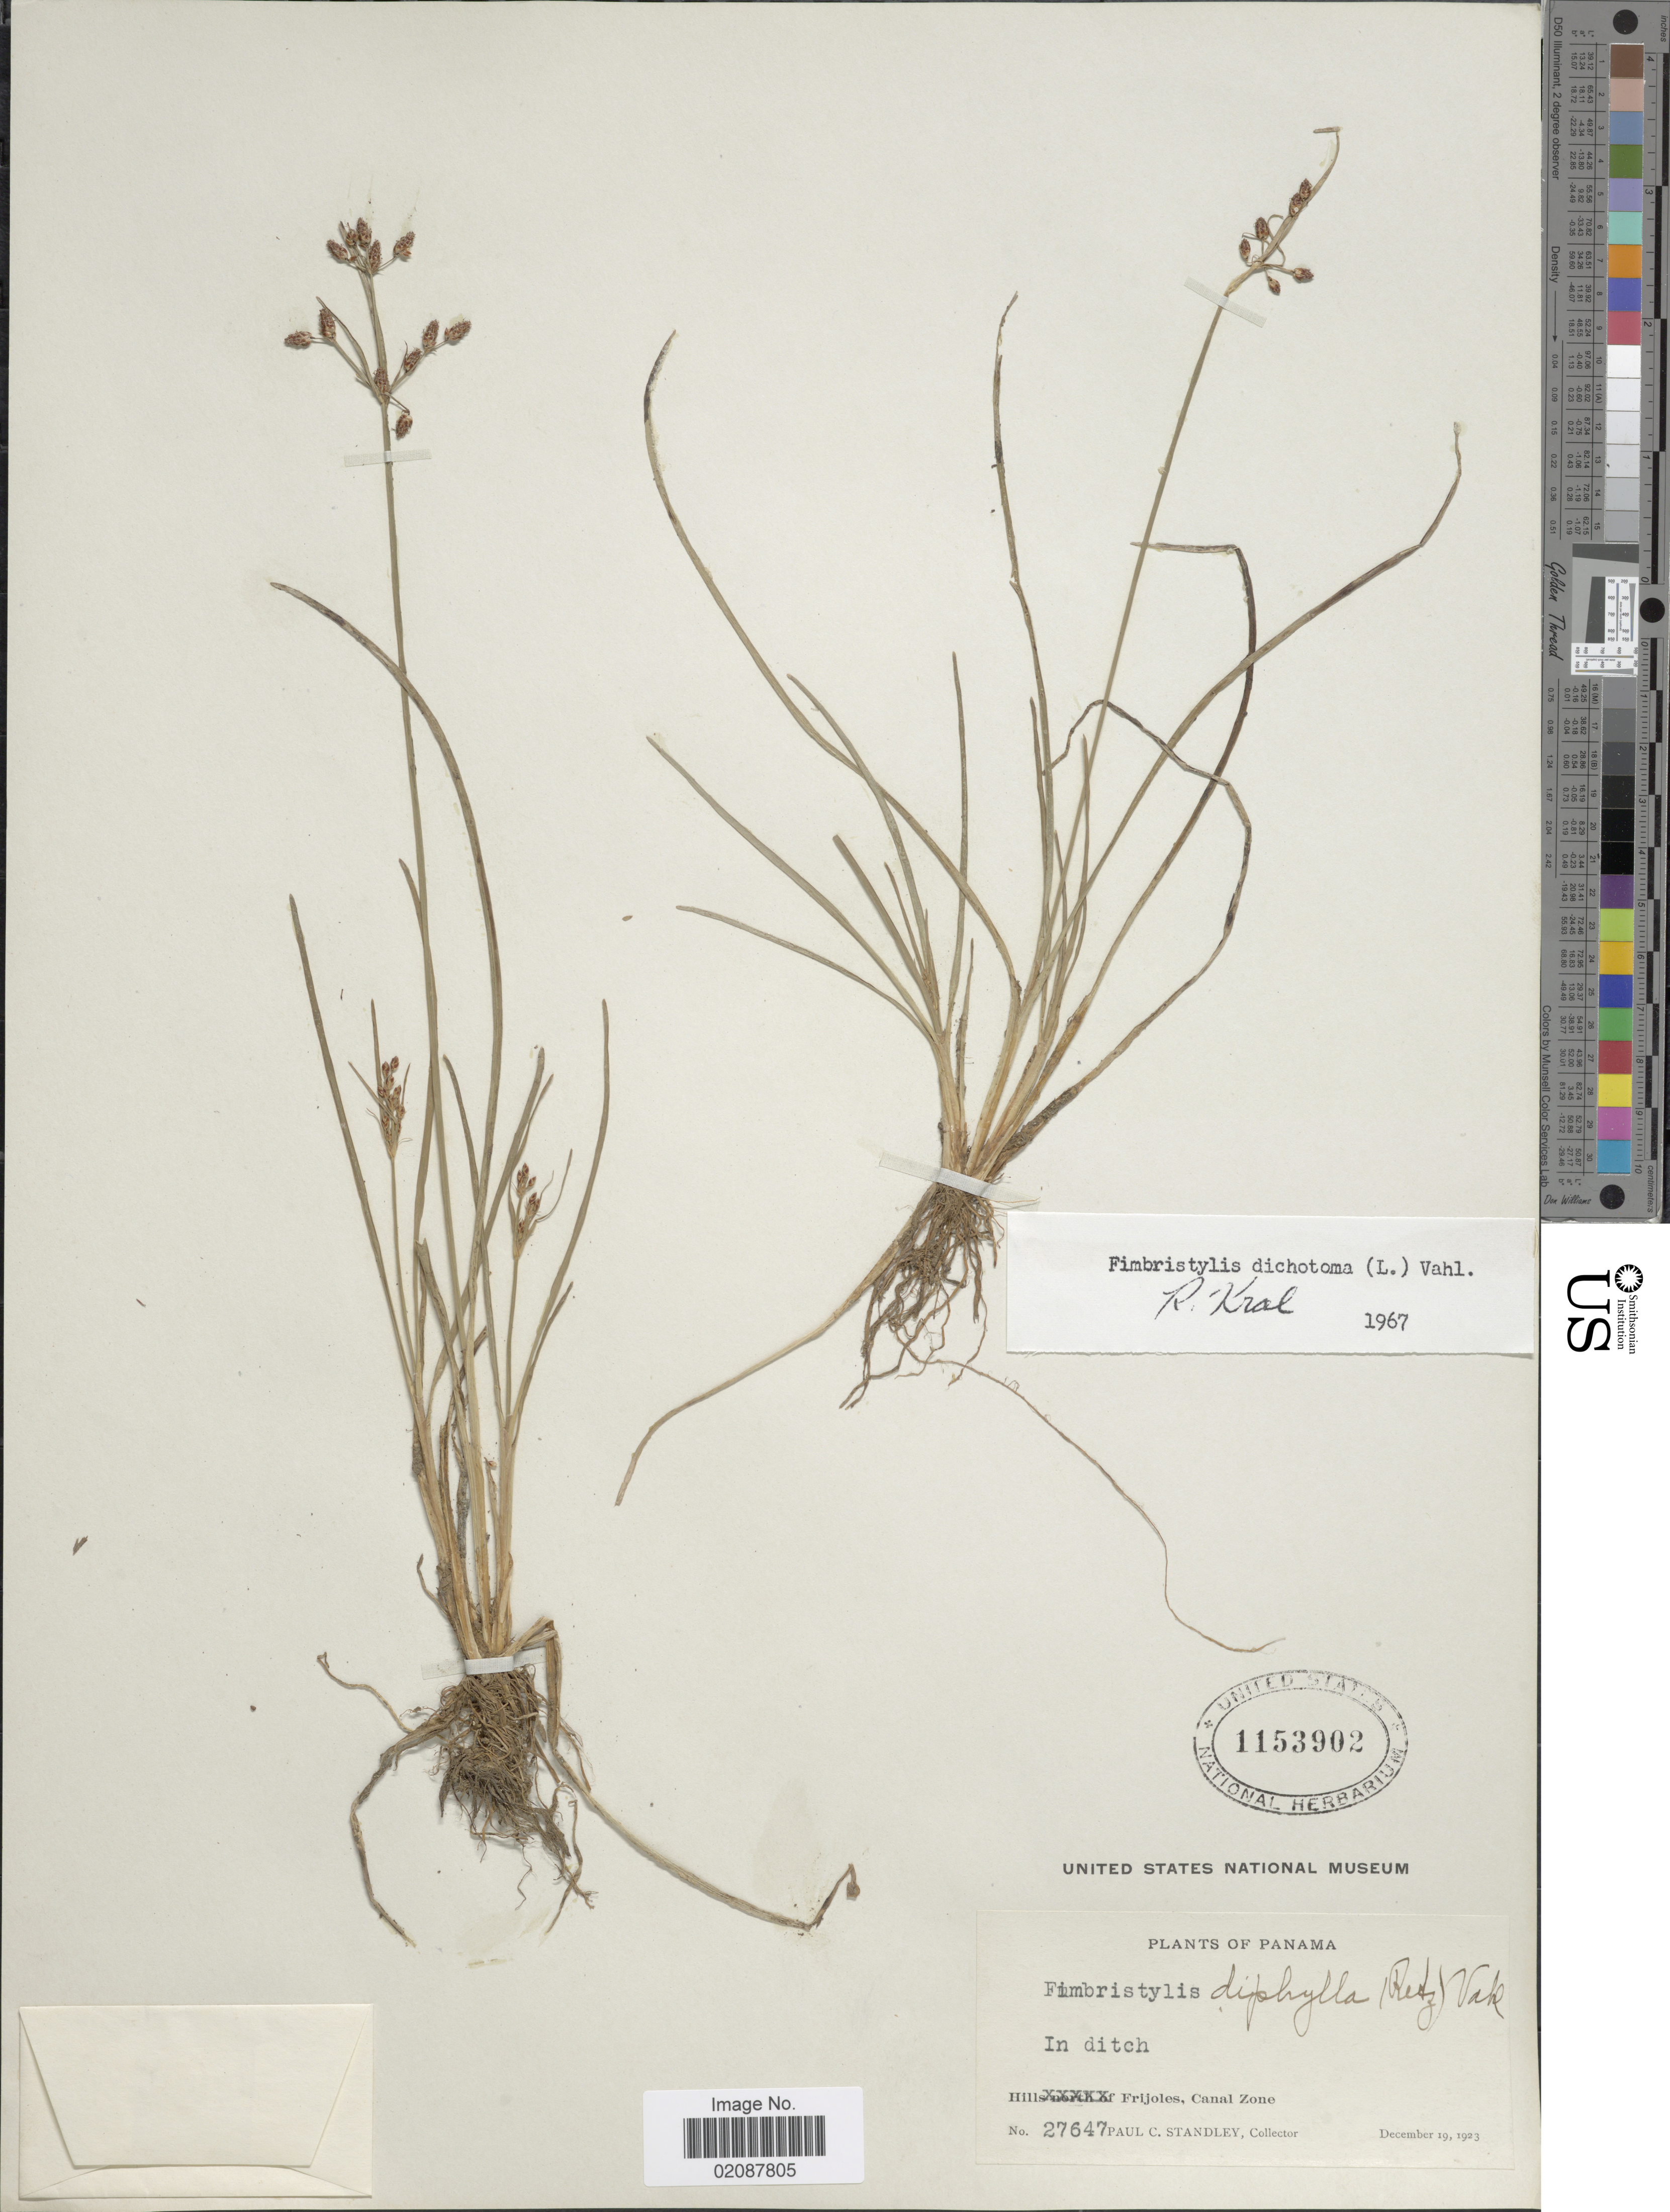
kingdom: Plantae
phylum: Tracheophyta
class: Liliopsida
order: Poales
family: Cyperaceae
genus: Fimbristylis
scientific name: Fimbristylis dichotoma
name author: (L.) Vahl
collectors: P. C. Standley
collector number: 27647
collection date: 1923-12-19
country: Panama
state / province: Colón / Panamá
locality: Hills Frijoles, Canal Zone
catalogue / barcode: US 1153902